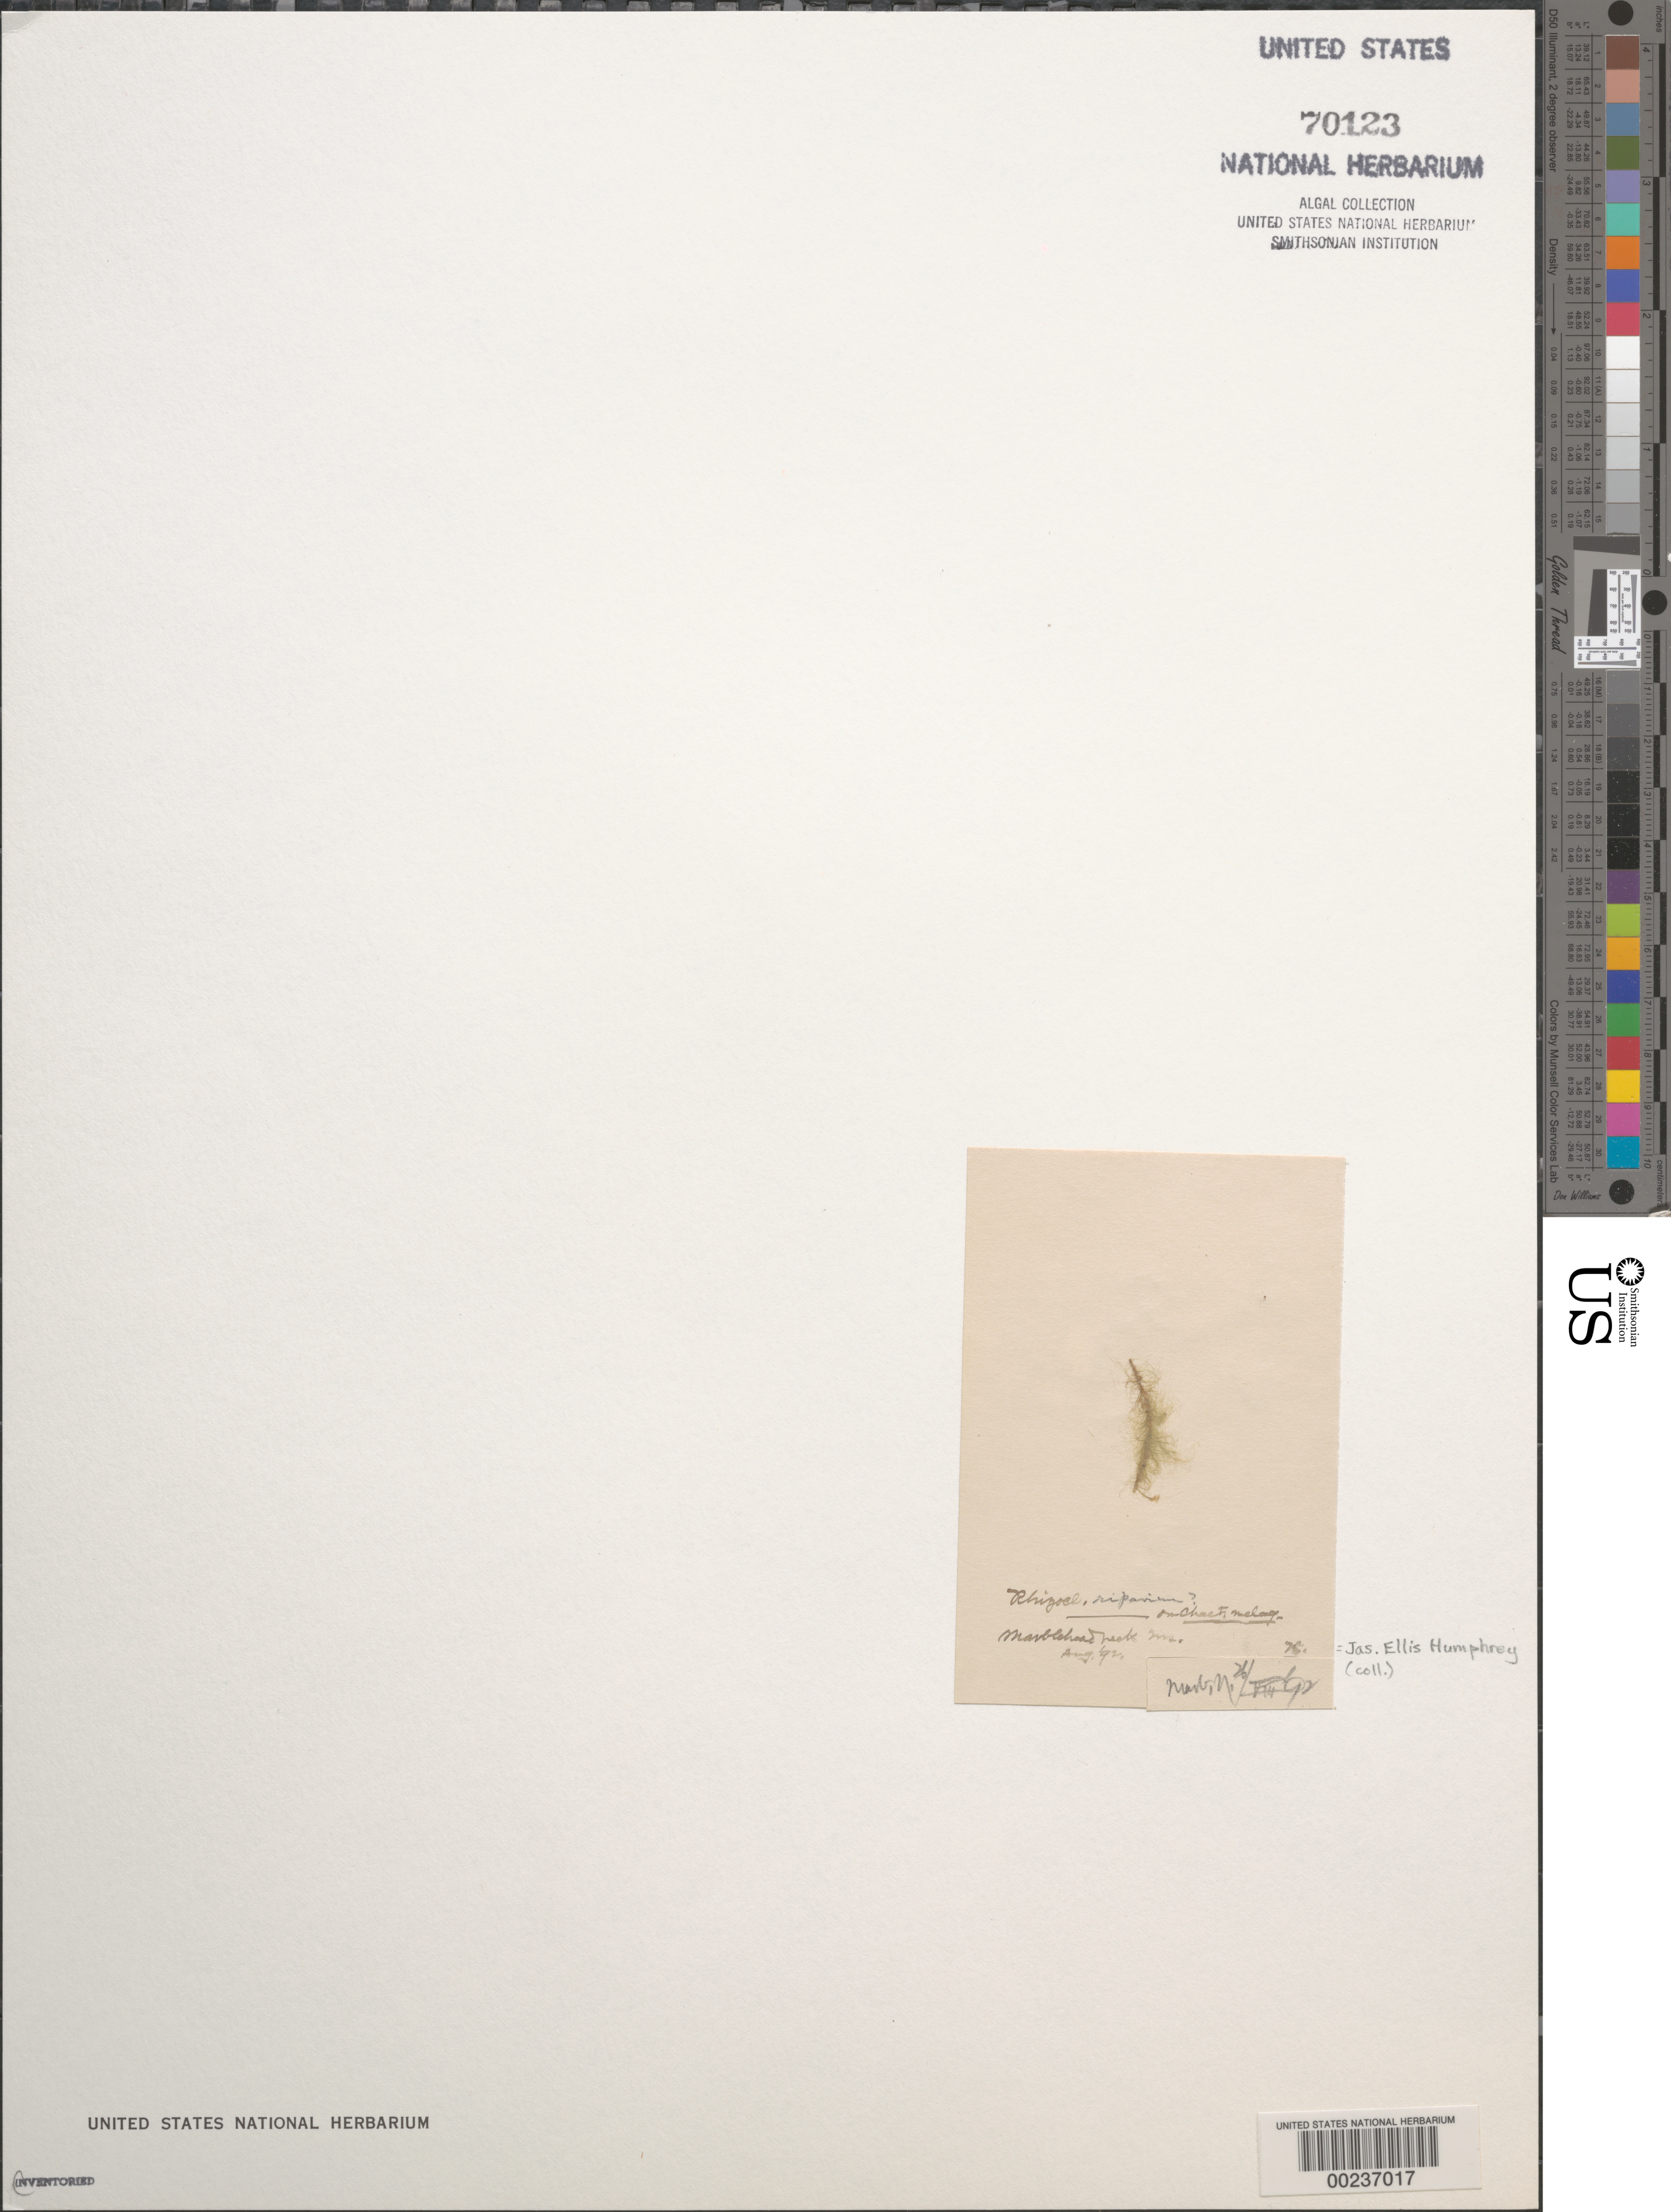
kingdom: Plantae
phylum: Chlorophyta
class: Ulvophyceae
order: Cladophorales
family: Cladophoraceae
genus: Rhizoclonium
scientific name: Rhizoclonium riparium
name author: (Roth) Harv.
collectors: J. Humphrey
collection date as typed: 26 Aug 1892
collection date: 1892-08-26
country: United States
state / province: Massachusetts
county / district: Essex County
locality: Marblehead Neck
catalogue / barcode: US 70123